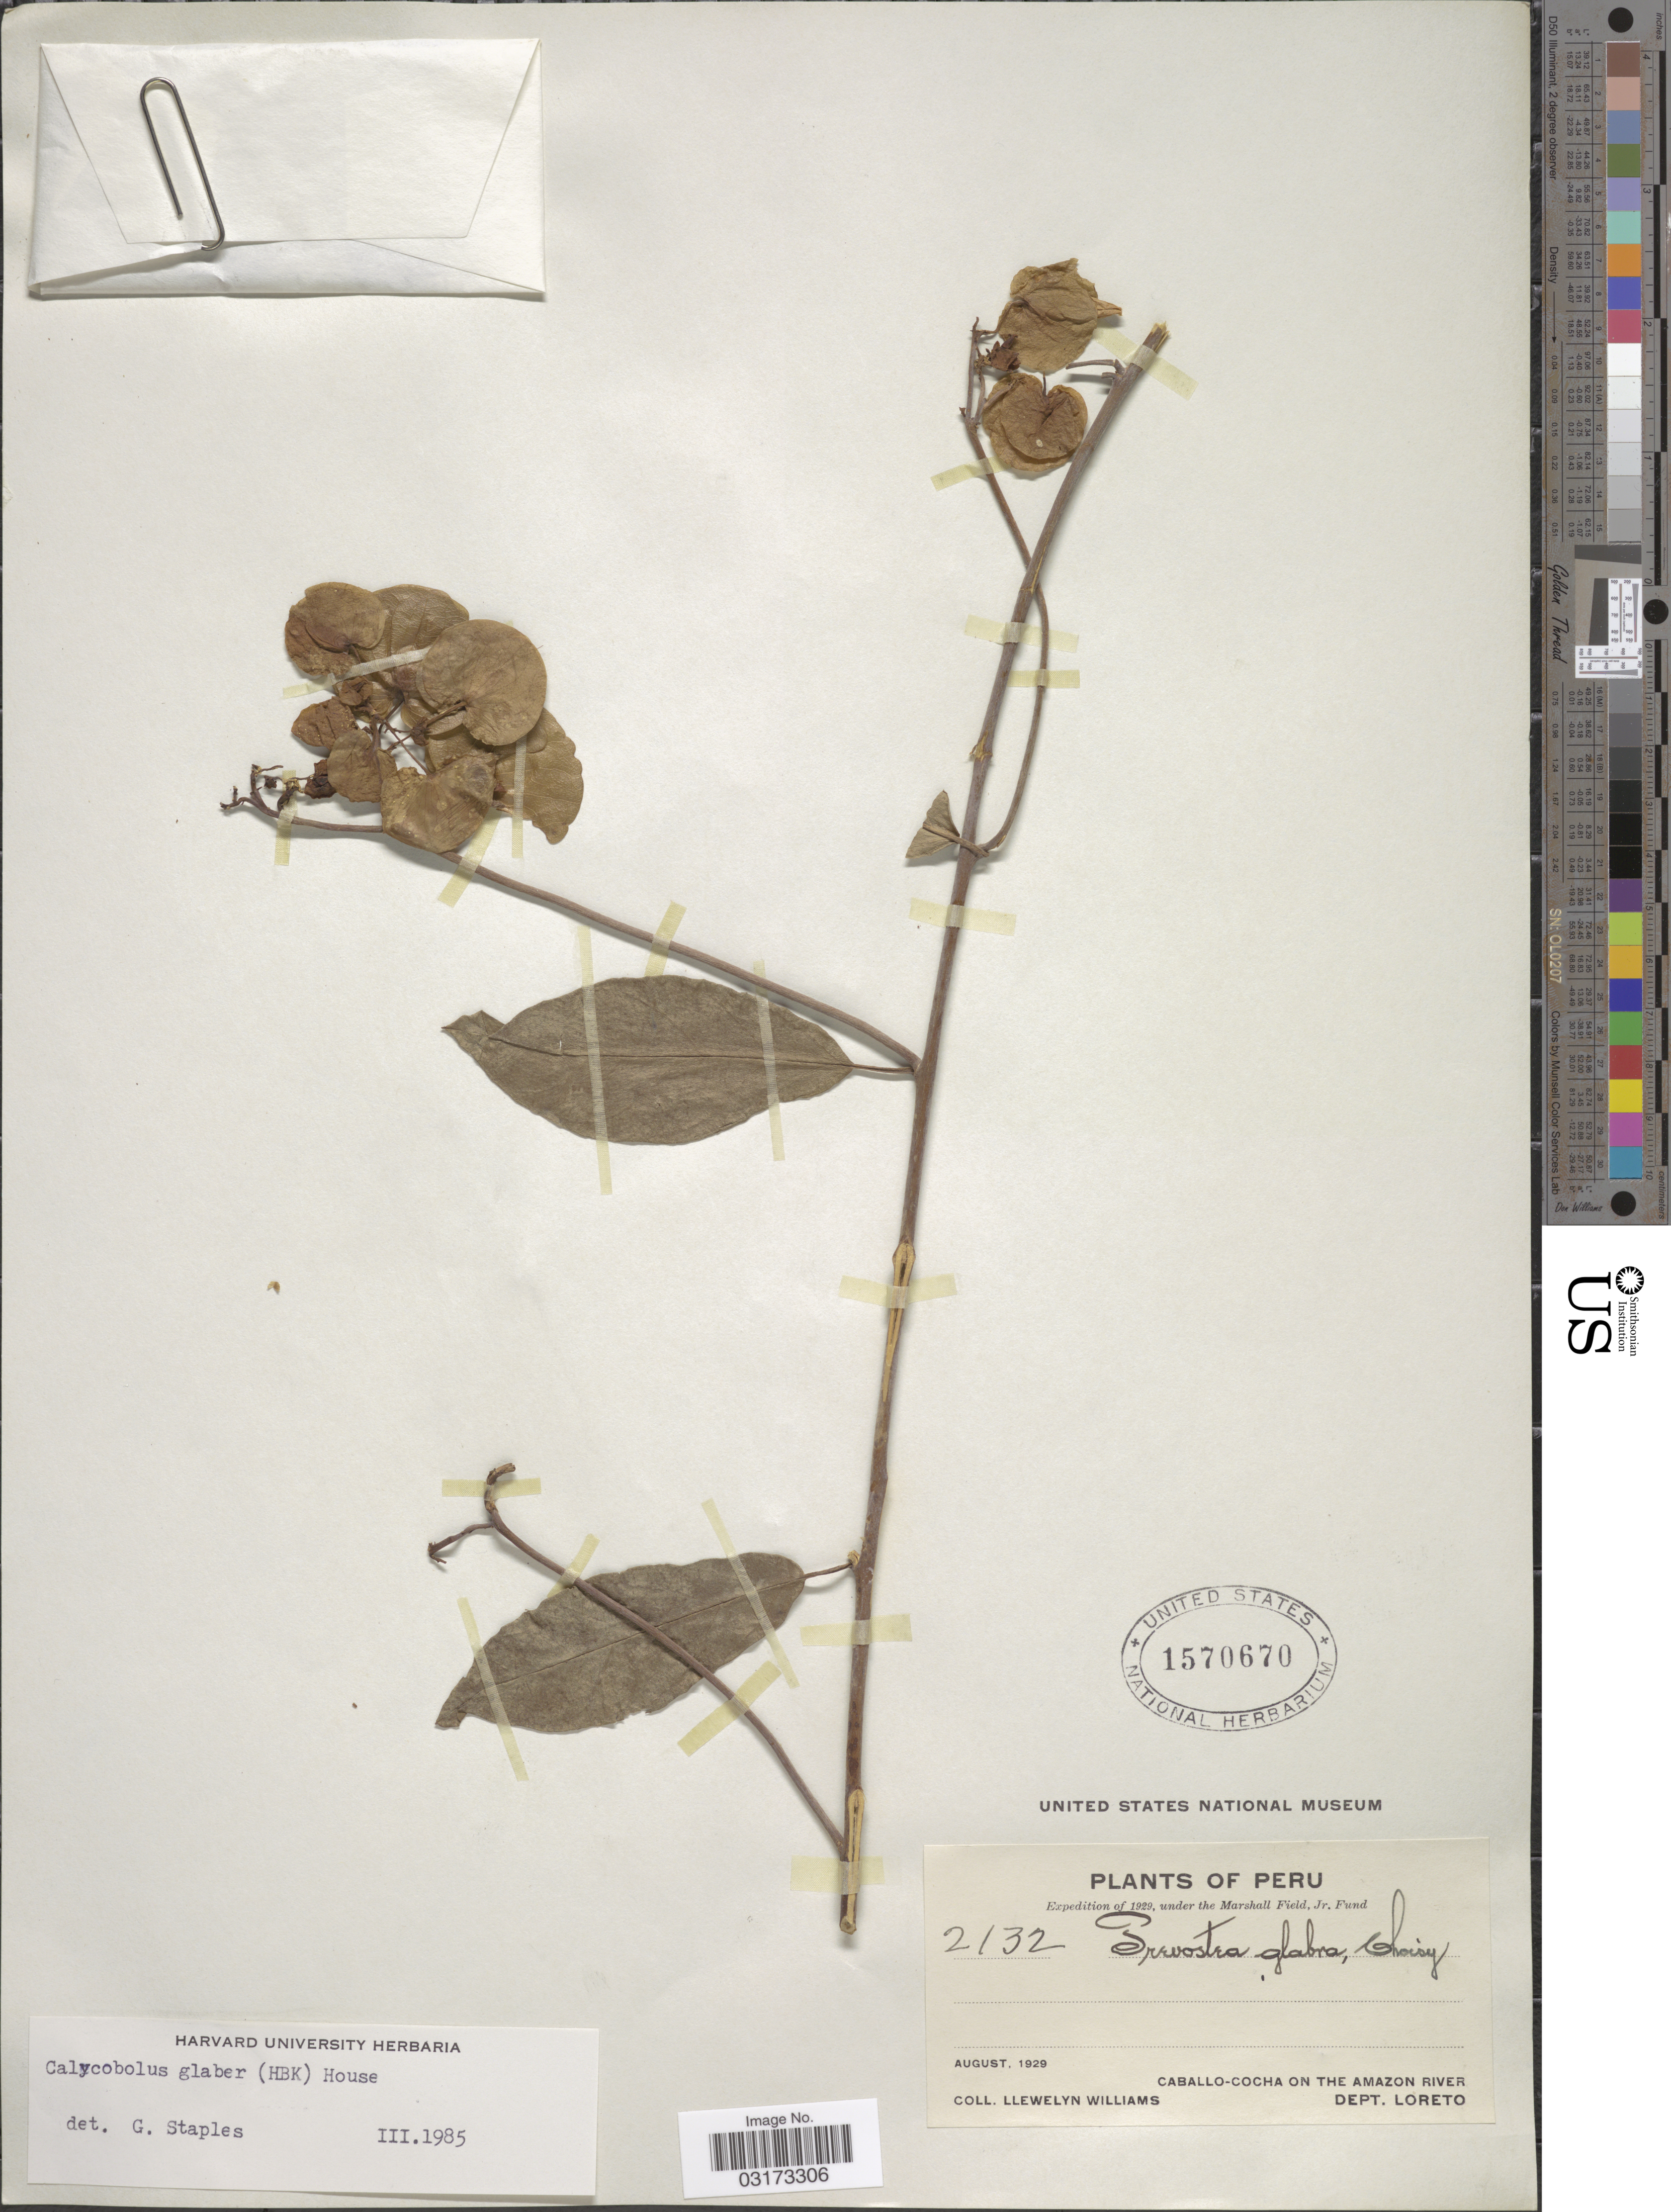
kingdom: Plantae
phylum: Tracheophyta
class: Magnoliopsida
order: Solanales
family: Convolvulaceae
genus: Calycobolus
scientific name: Calycobolus glaber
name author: (Kunth) House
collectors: Ll. Williams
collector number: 2132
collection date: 1929-08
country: Peru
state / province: Loreto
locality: Caballo-Cocha on the Amazon River. Dept. Loreto.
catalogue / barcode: US 1570670